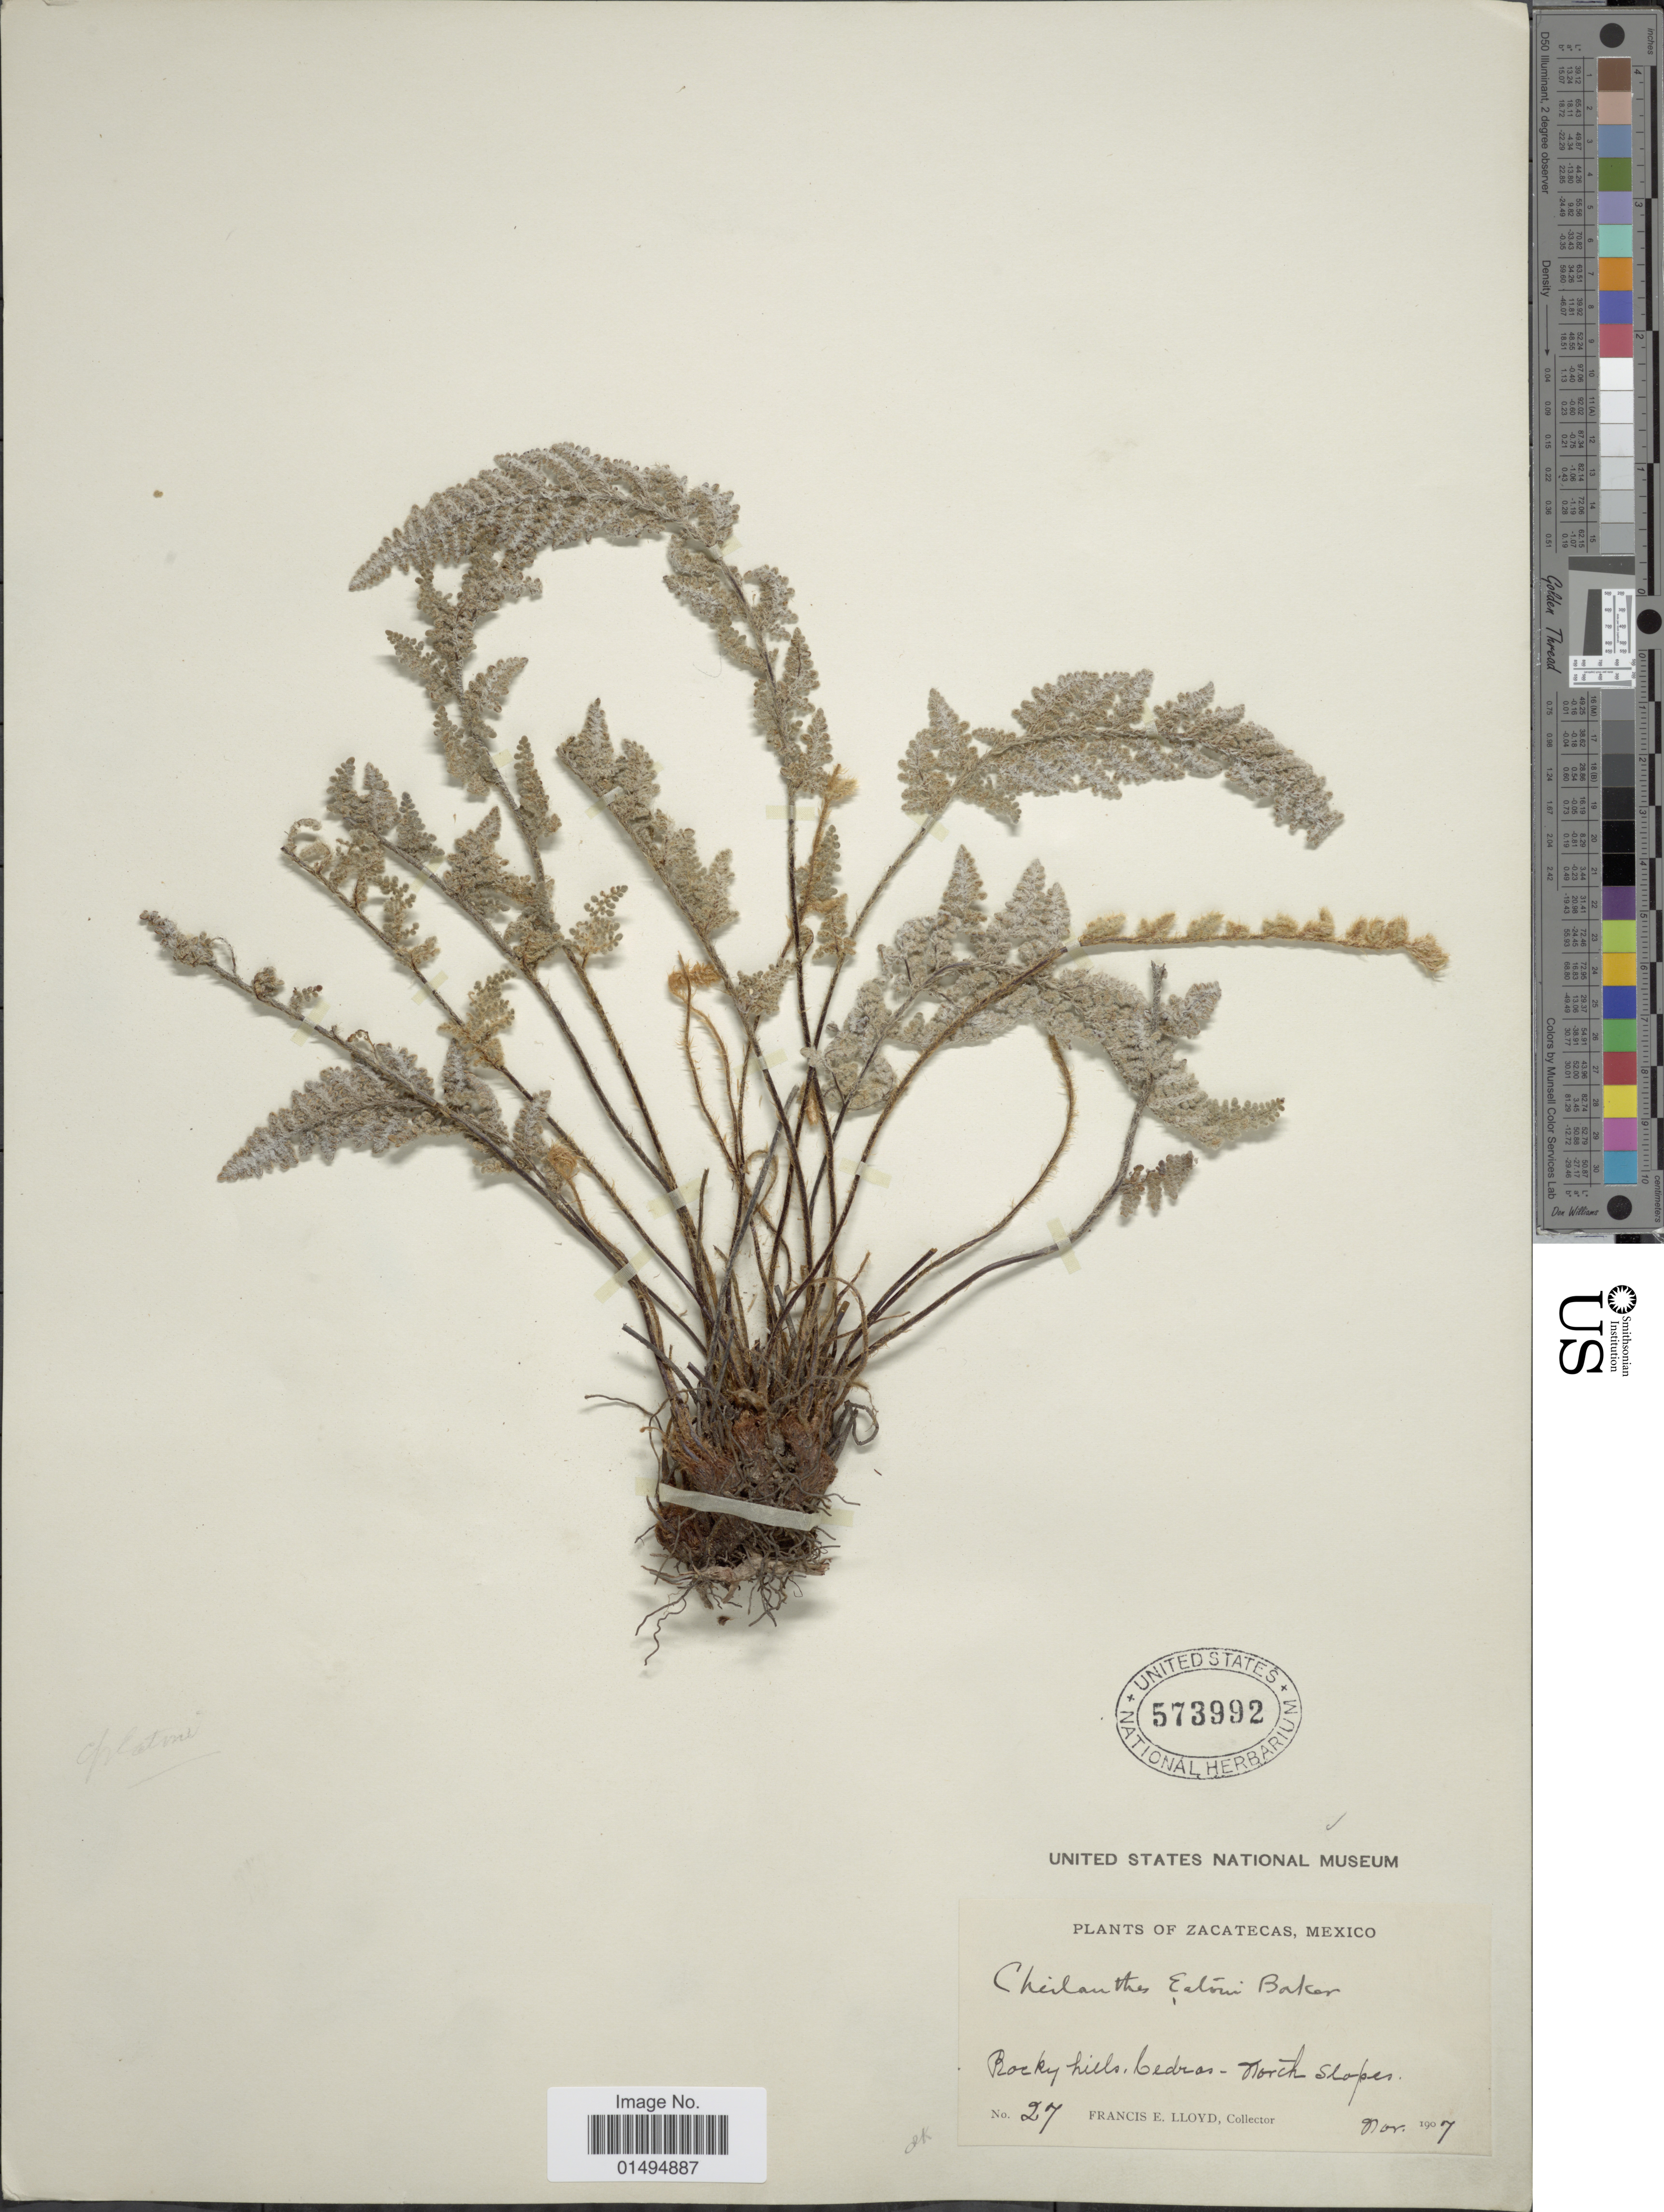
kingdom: Plantae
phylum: Tracheophyta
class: Polypodiopsida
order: Polypodiales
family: Pteridaceae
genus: Myriopteris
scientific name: Myriopteris rufa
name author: Fée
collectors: Lloyd, C. E.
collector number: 27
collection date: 1907-11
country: Mexico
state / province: Zacatecas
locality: Rocky hills Cedros, North slopes, Zacatecas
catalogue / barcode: US 573992